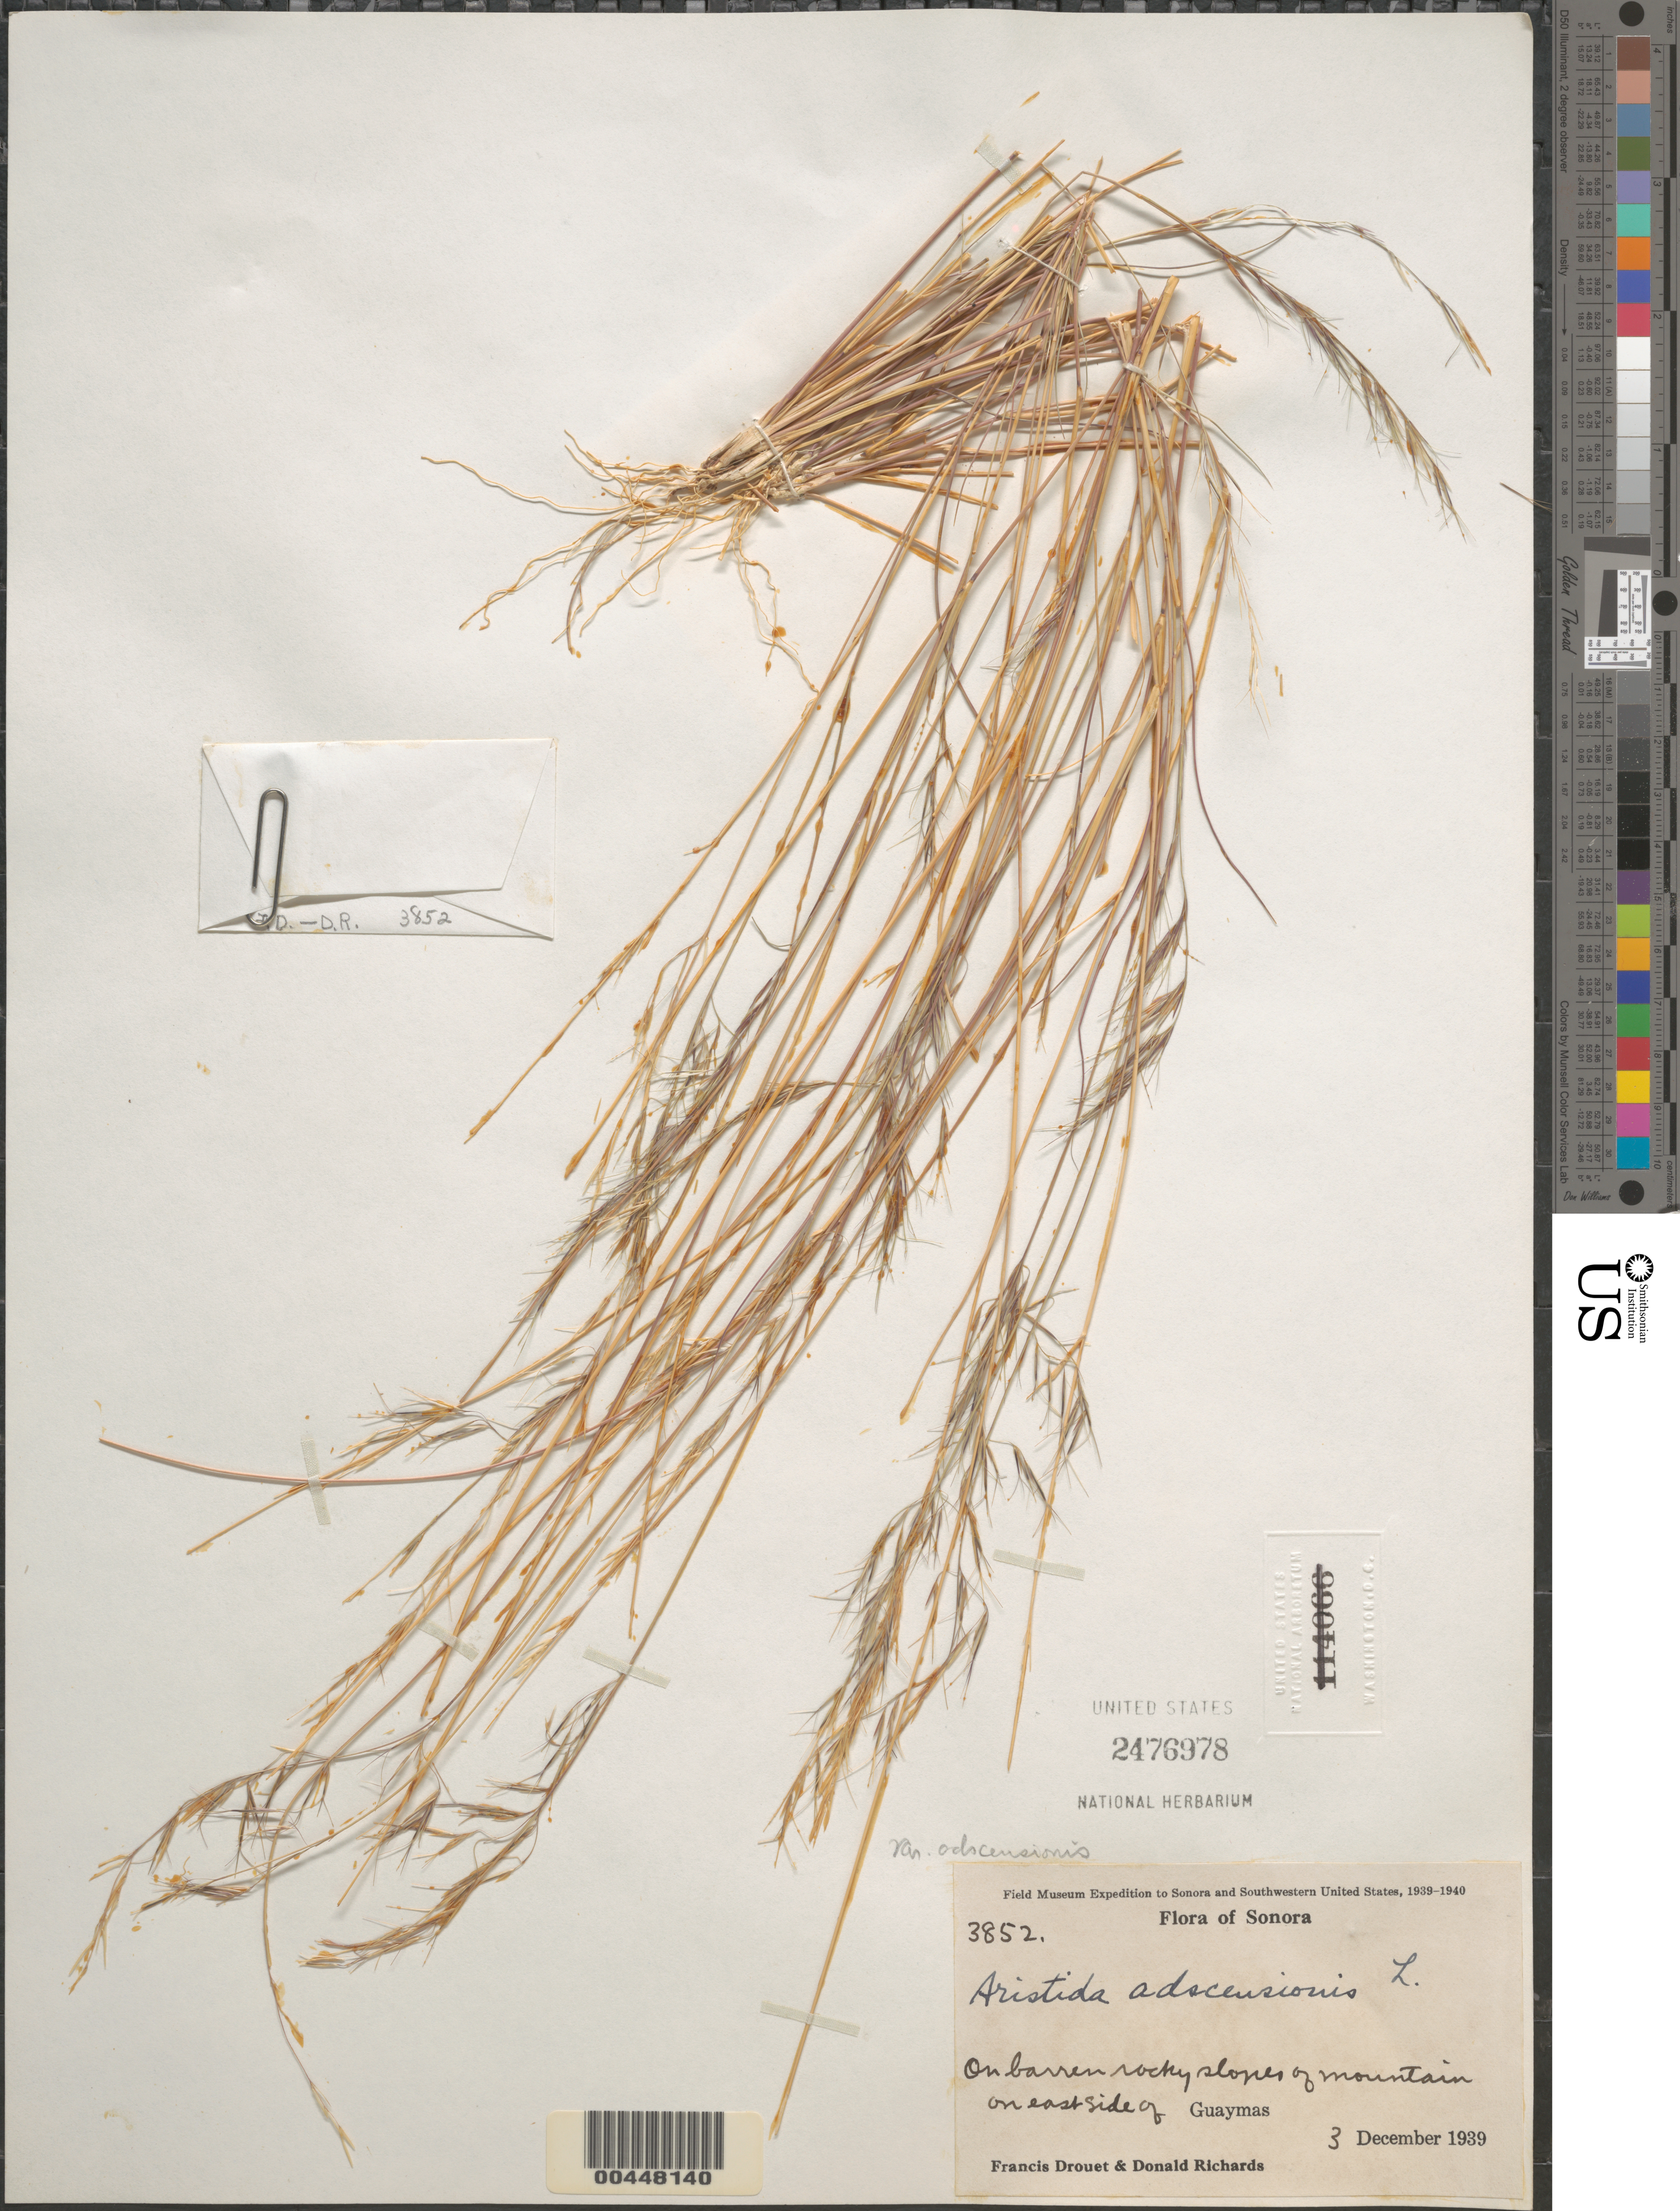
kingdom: Plantae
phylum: Tracheophyta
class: Liliopsida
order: Poales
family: Poaceae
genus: Aristida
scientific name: Aristida adscensionis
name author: L.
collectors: F. E. Drouet & D. Richards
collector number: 3852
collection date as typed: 3 Dec 1939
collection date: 1939-12-03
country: Mexico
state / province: Sonora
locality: Slopes of mountain on E side of Guaymas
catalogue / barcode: US 2476978